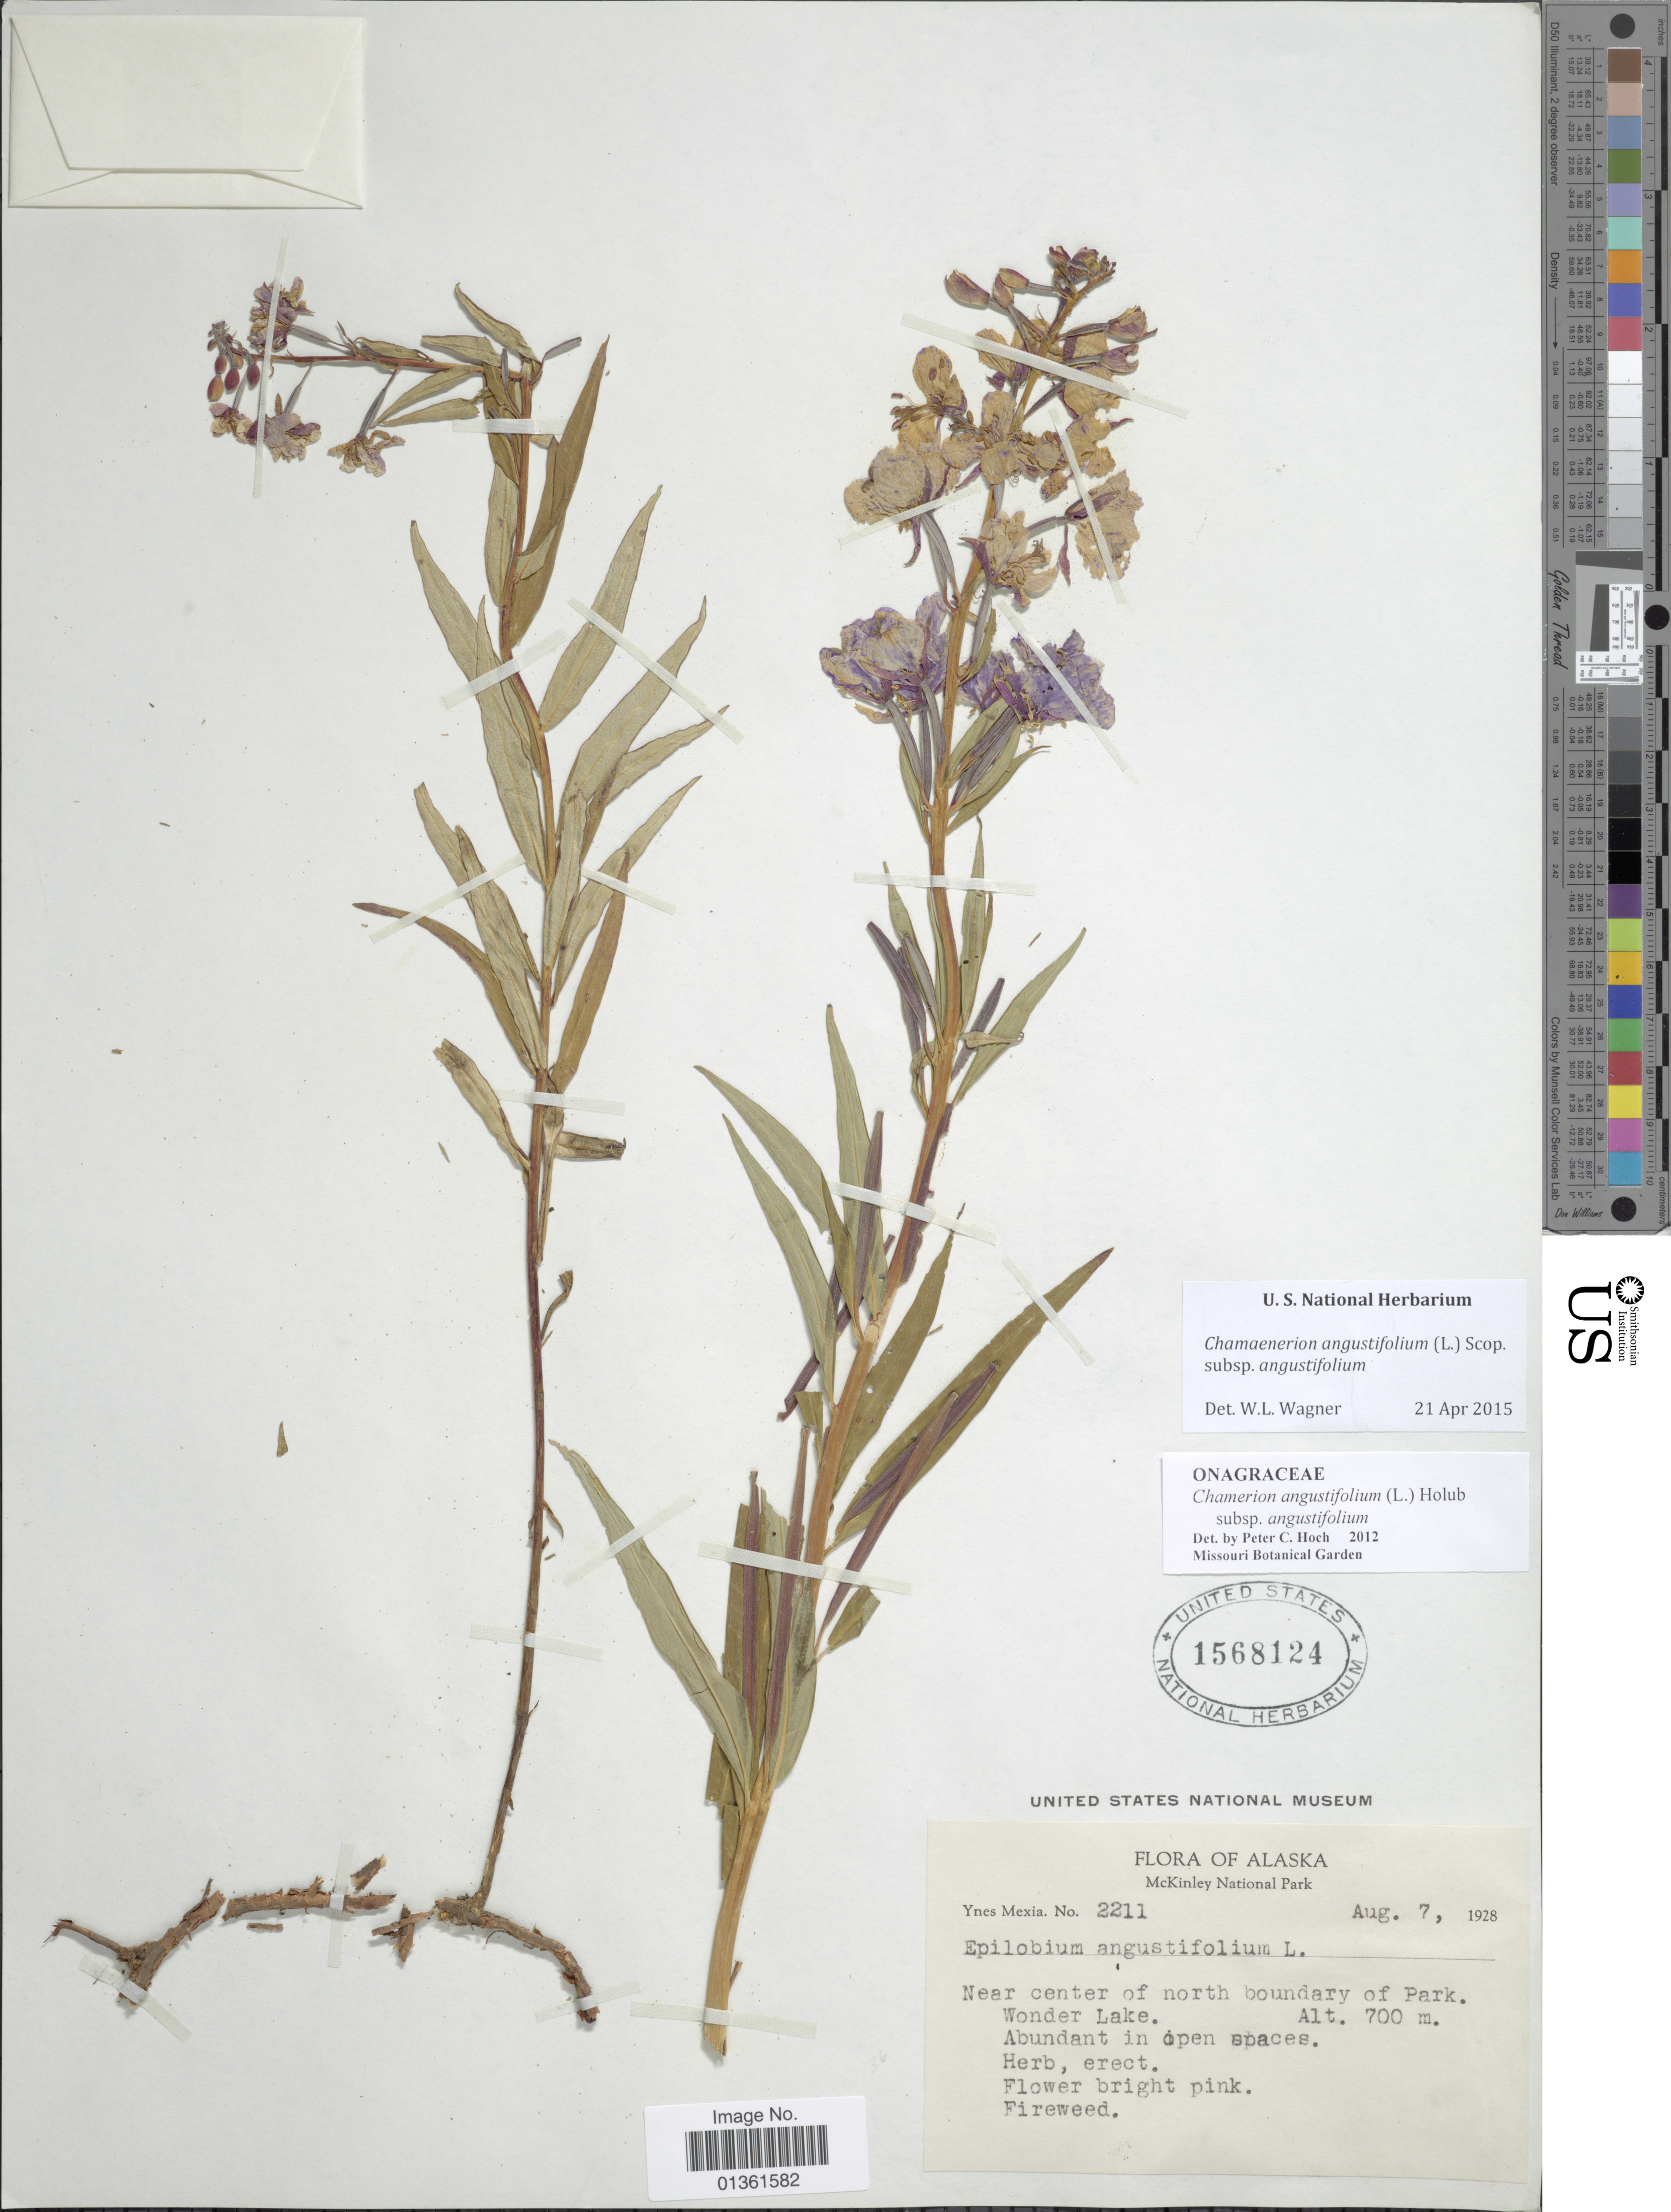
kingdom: Plantae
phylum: Tracheophyta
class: Magnoliopsida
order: Myrtales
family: Onagraceae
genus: Chamaenerion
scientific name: Chamaenerion angustifolium subsp. angustifolium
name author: (L.) Scop.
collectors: Y. Mexia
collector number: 2211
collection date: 1928-08-07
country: United States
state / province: Alaska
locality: McKinley National Park. Near center of north boundary of Park. Wonder Lake.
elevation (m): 700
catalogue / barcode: US 1568124